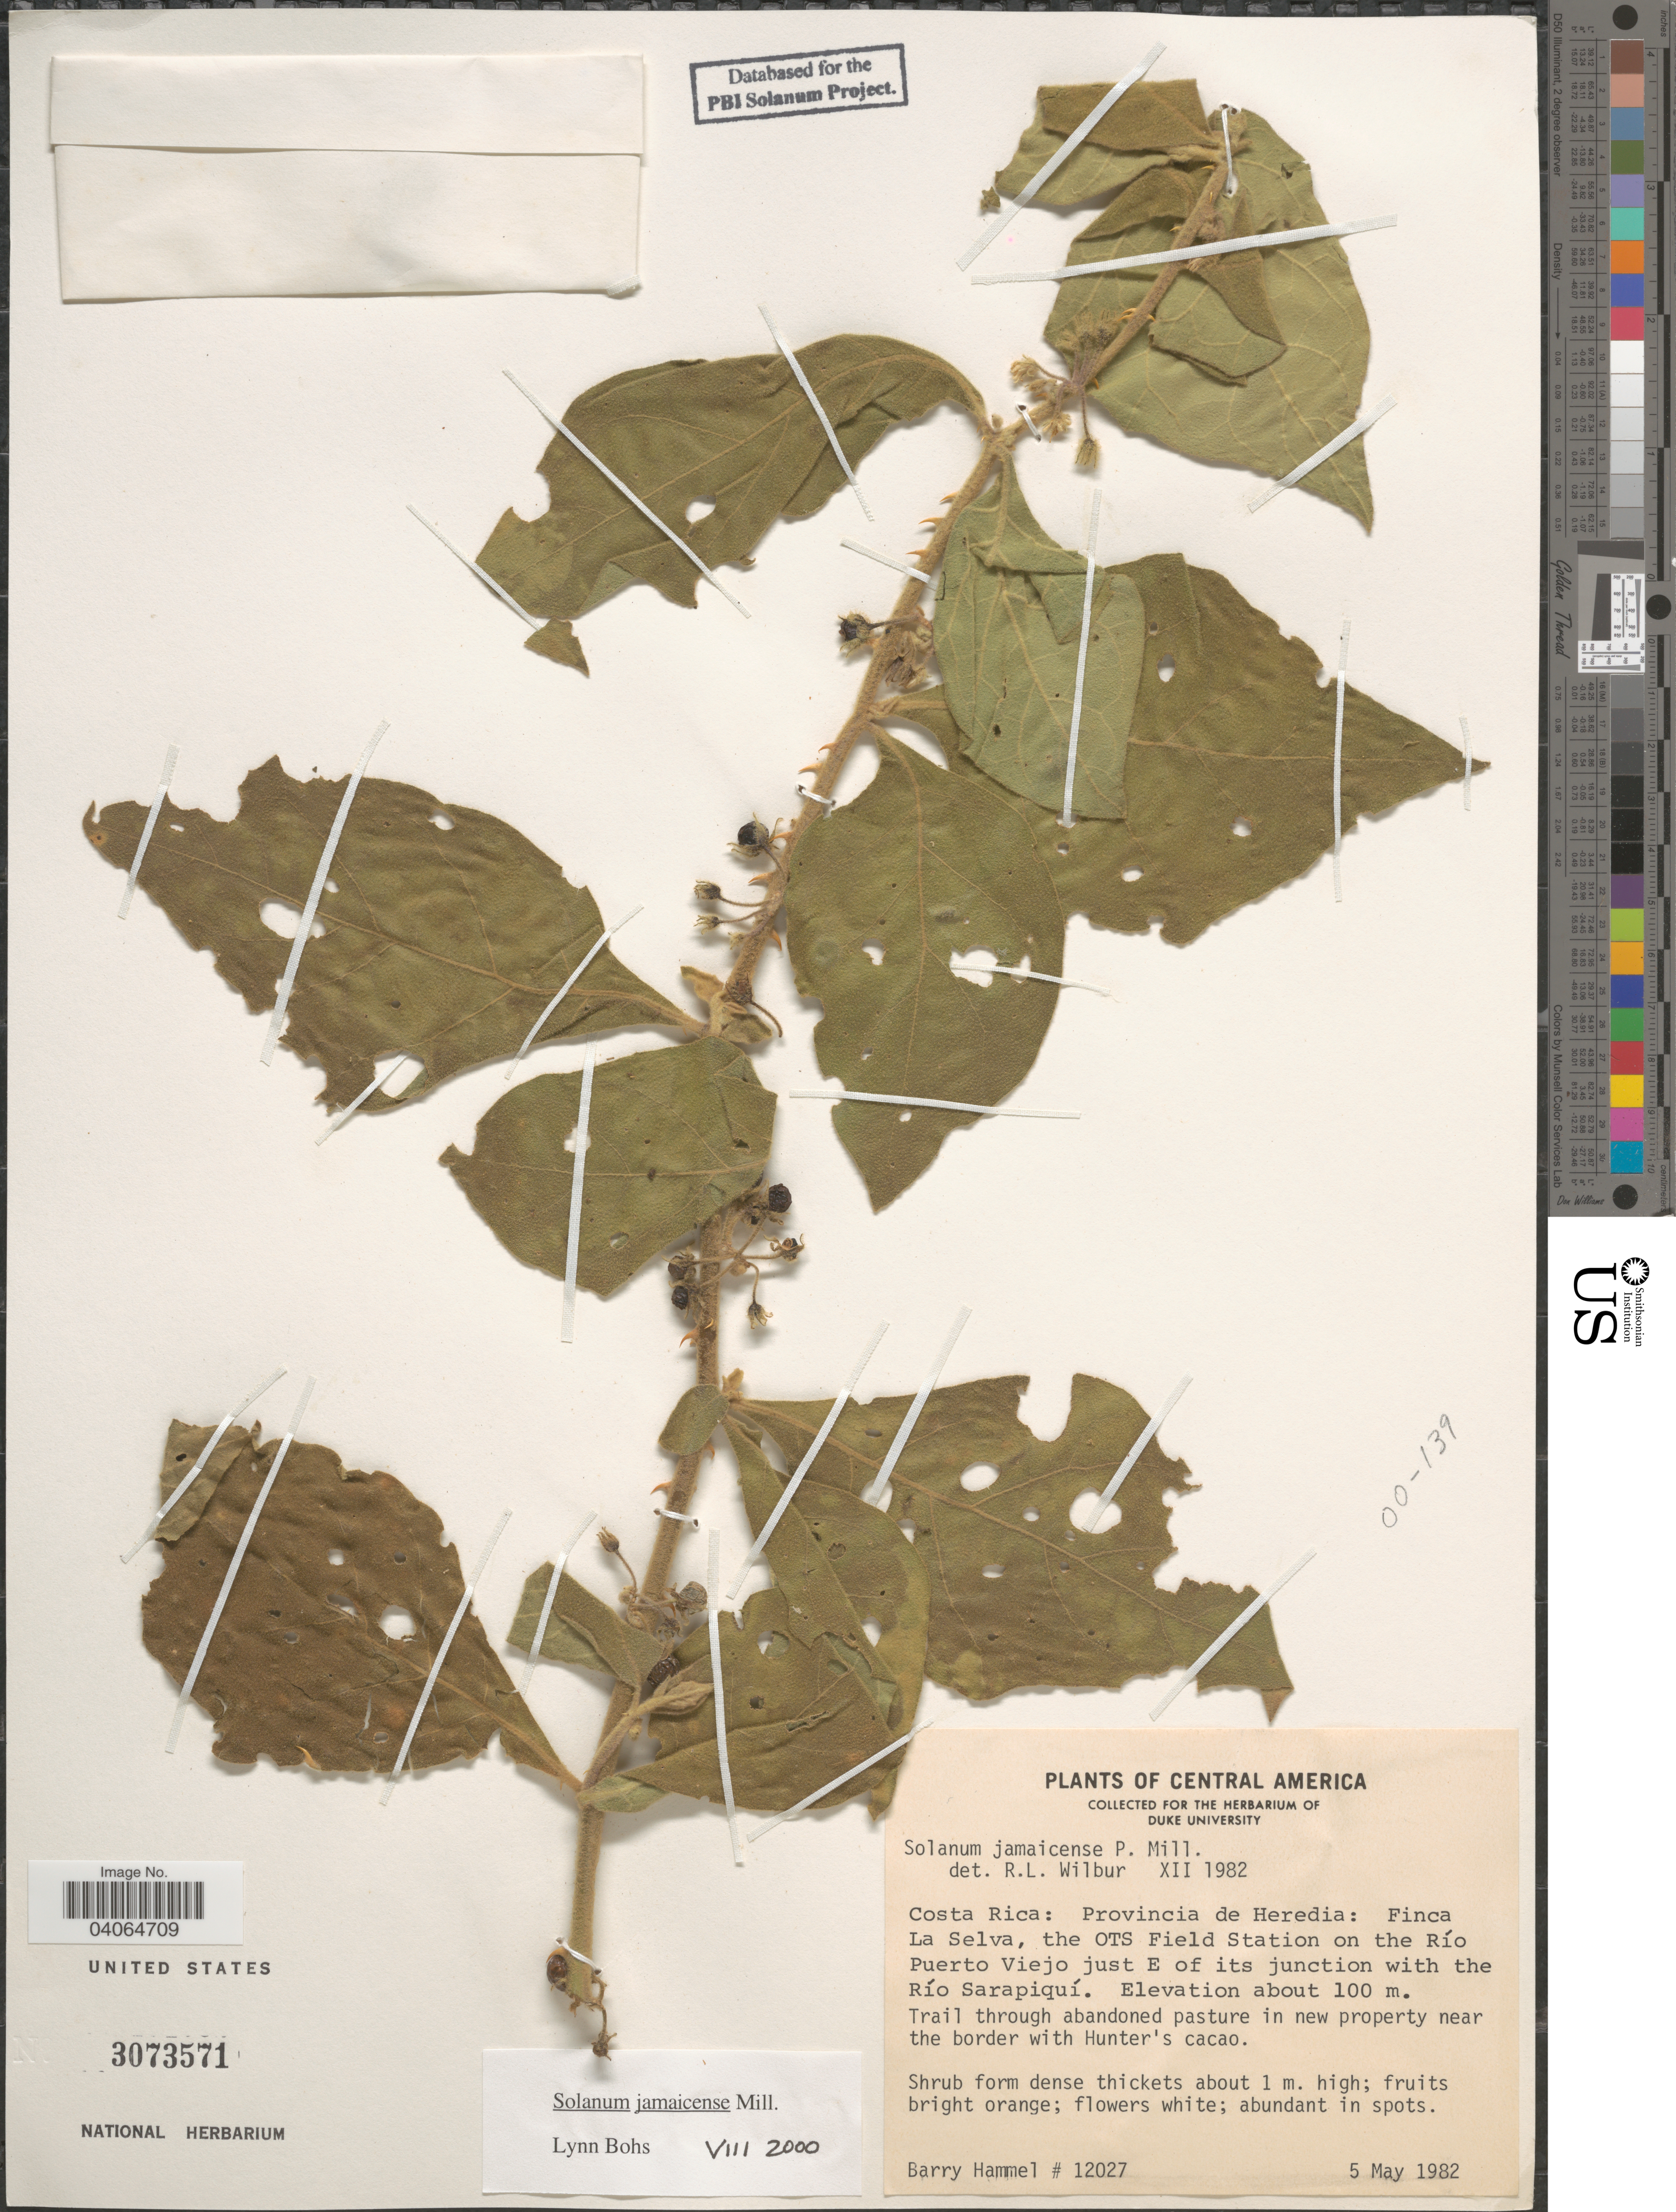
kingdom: Plantae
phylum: Tracheophyta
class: Magnoliopsida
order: Solanales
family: Solanaceae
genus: Solanum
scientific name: Solanum jamaicense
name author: Mill.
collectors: B. Hammel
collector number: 12027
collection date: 1982-05-05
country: Costa Rica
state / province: Heredia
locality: Finca La Selva, the OTS Field Station on the Río Puerto Viejo just E of its junction with the Río Sarapiquí. Trail through abandoned pasture in new property near the border with Hunter's cacao.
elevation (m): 100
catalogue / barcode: US 3073571